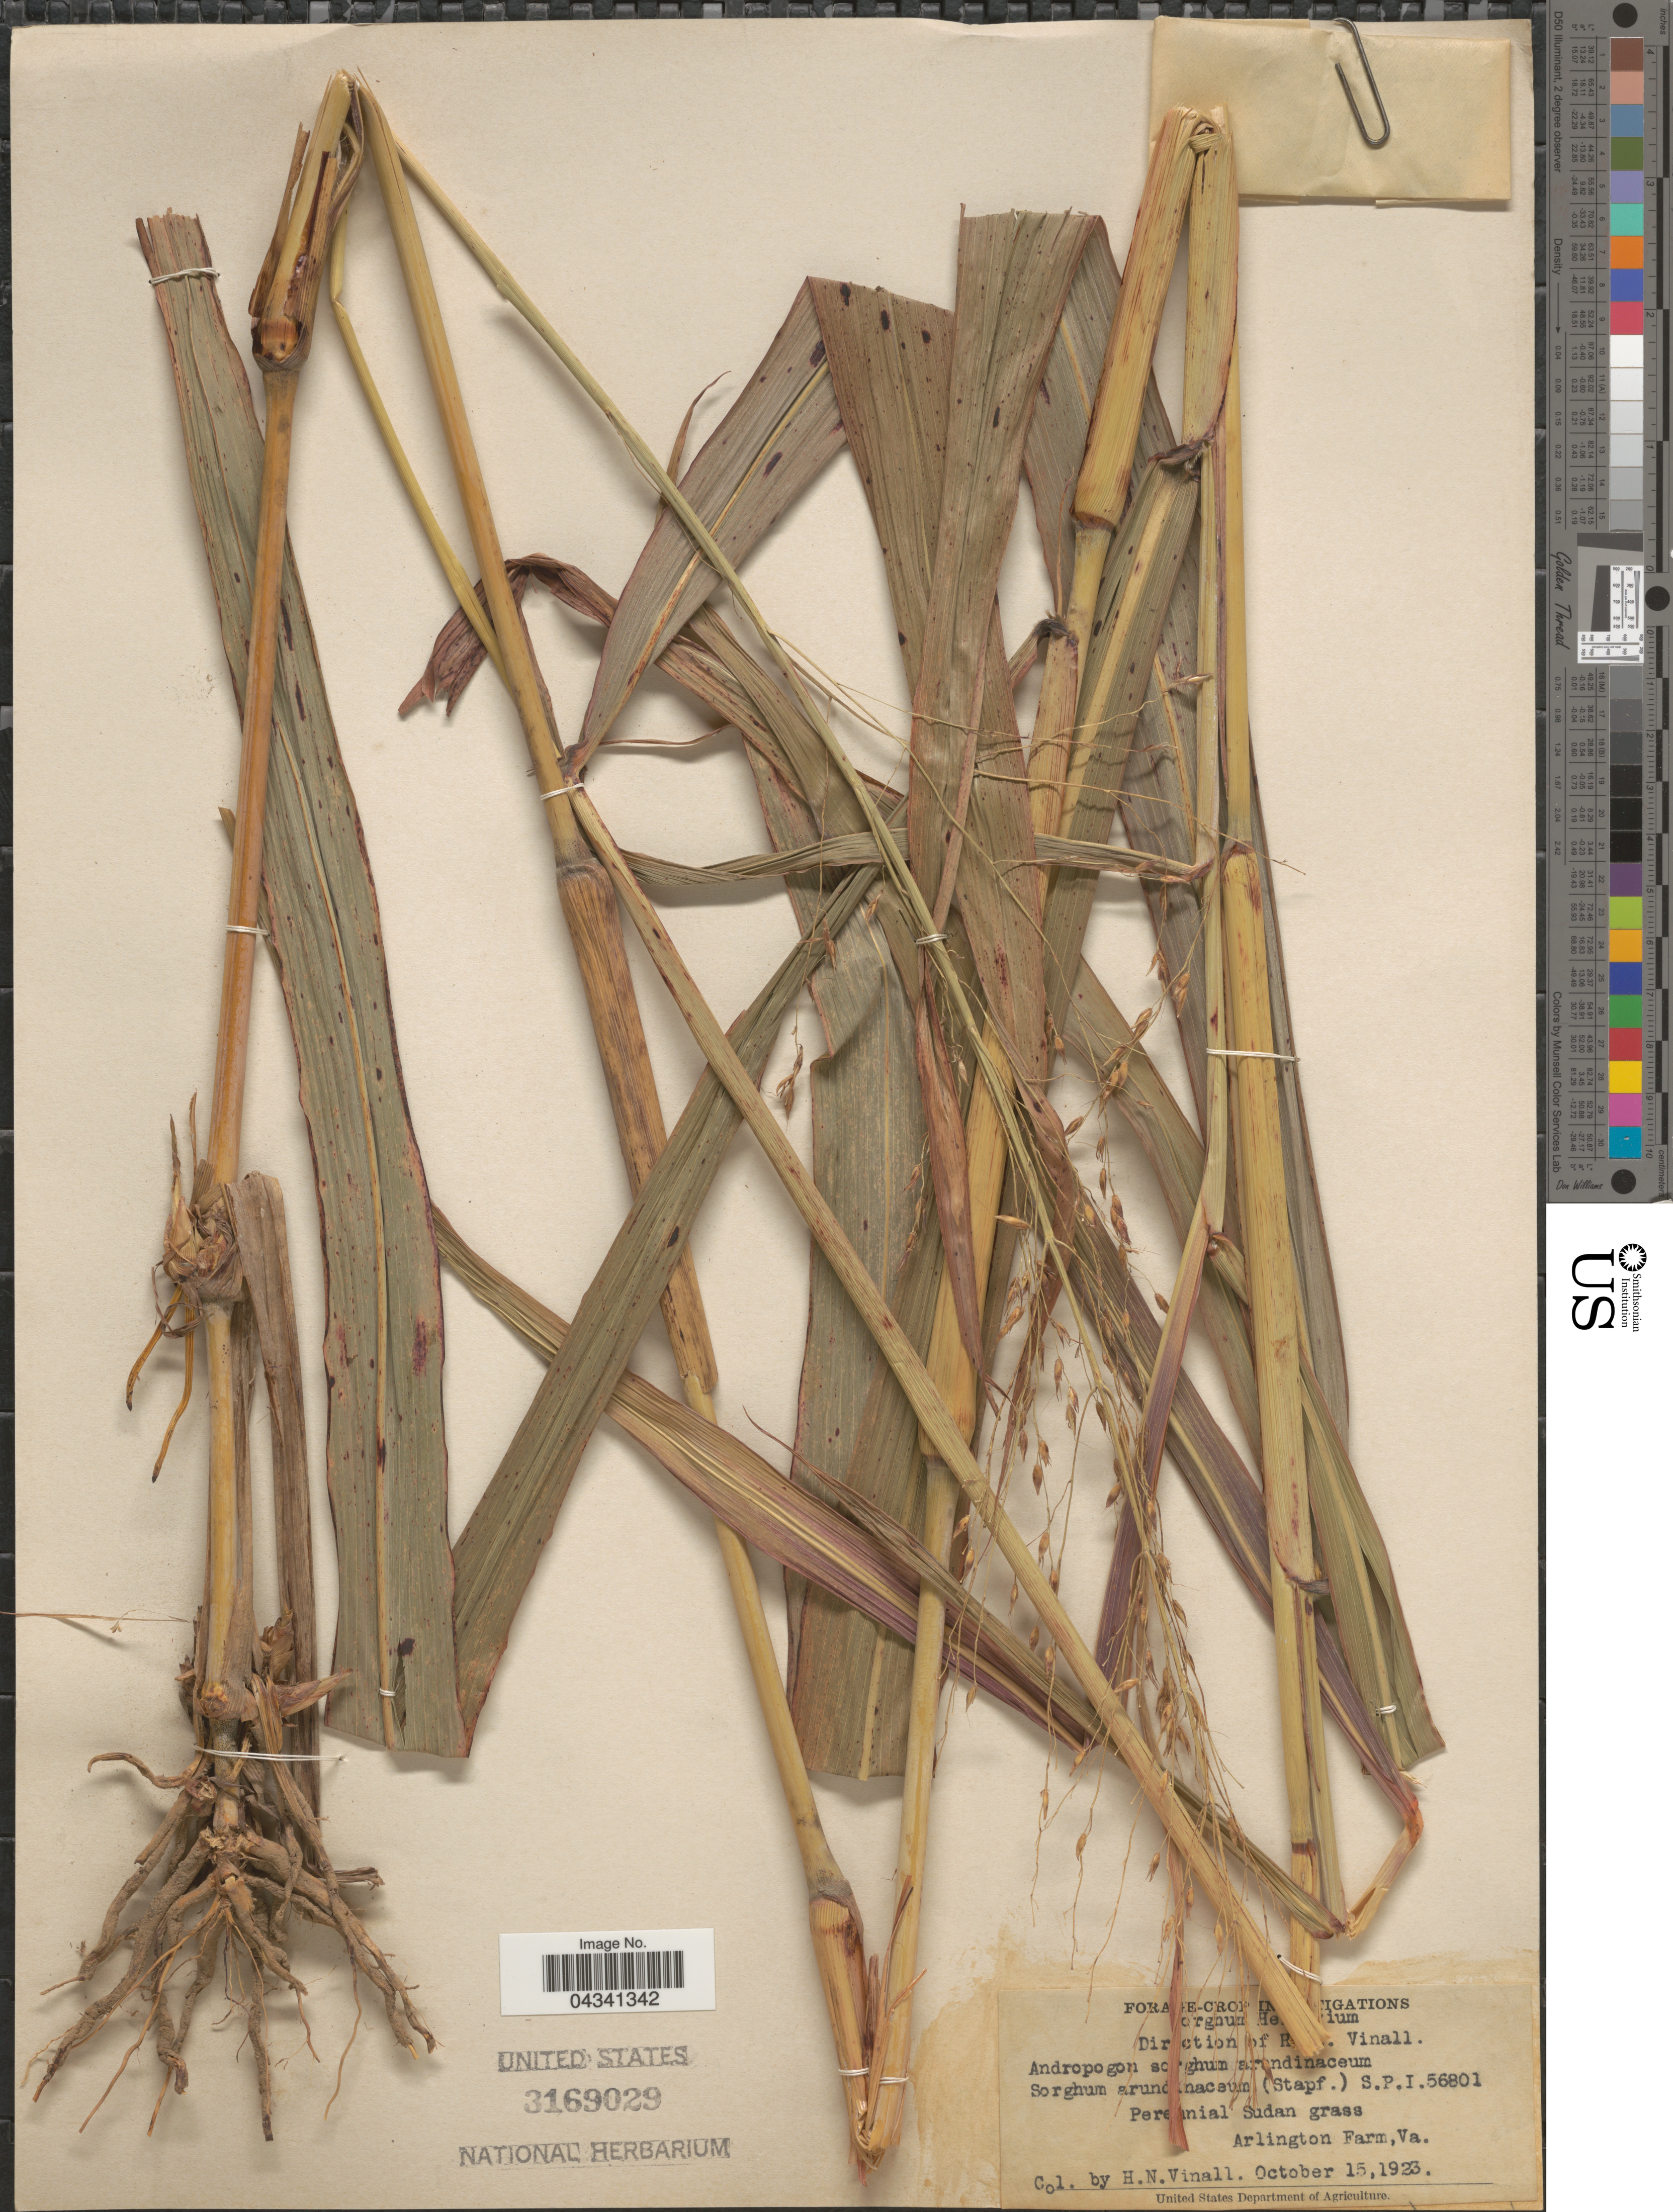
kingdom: Plantae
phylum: Tracheophyta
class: Liliopsida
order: Poales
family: Poaceae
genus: Sorghum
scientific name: Sorghum arundinaceum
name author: (Desv.) Stapf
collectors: H. Vinall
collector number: S.P.I. 56801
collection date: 1923-10-15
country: United States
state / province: Virginia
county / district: Arlington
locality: Arlington Farm.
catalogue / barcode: US 3169029